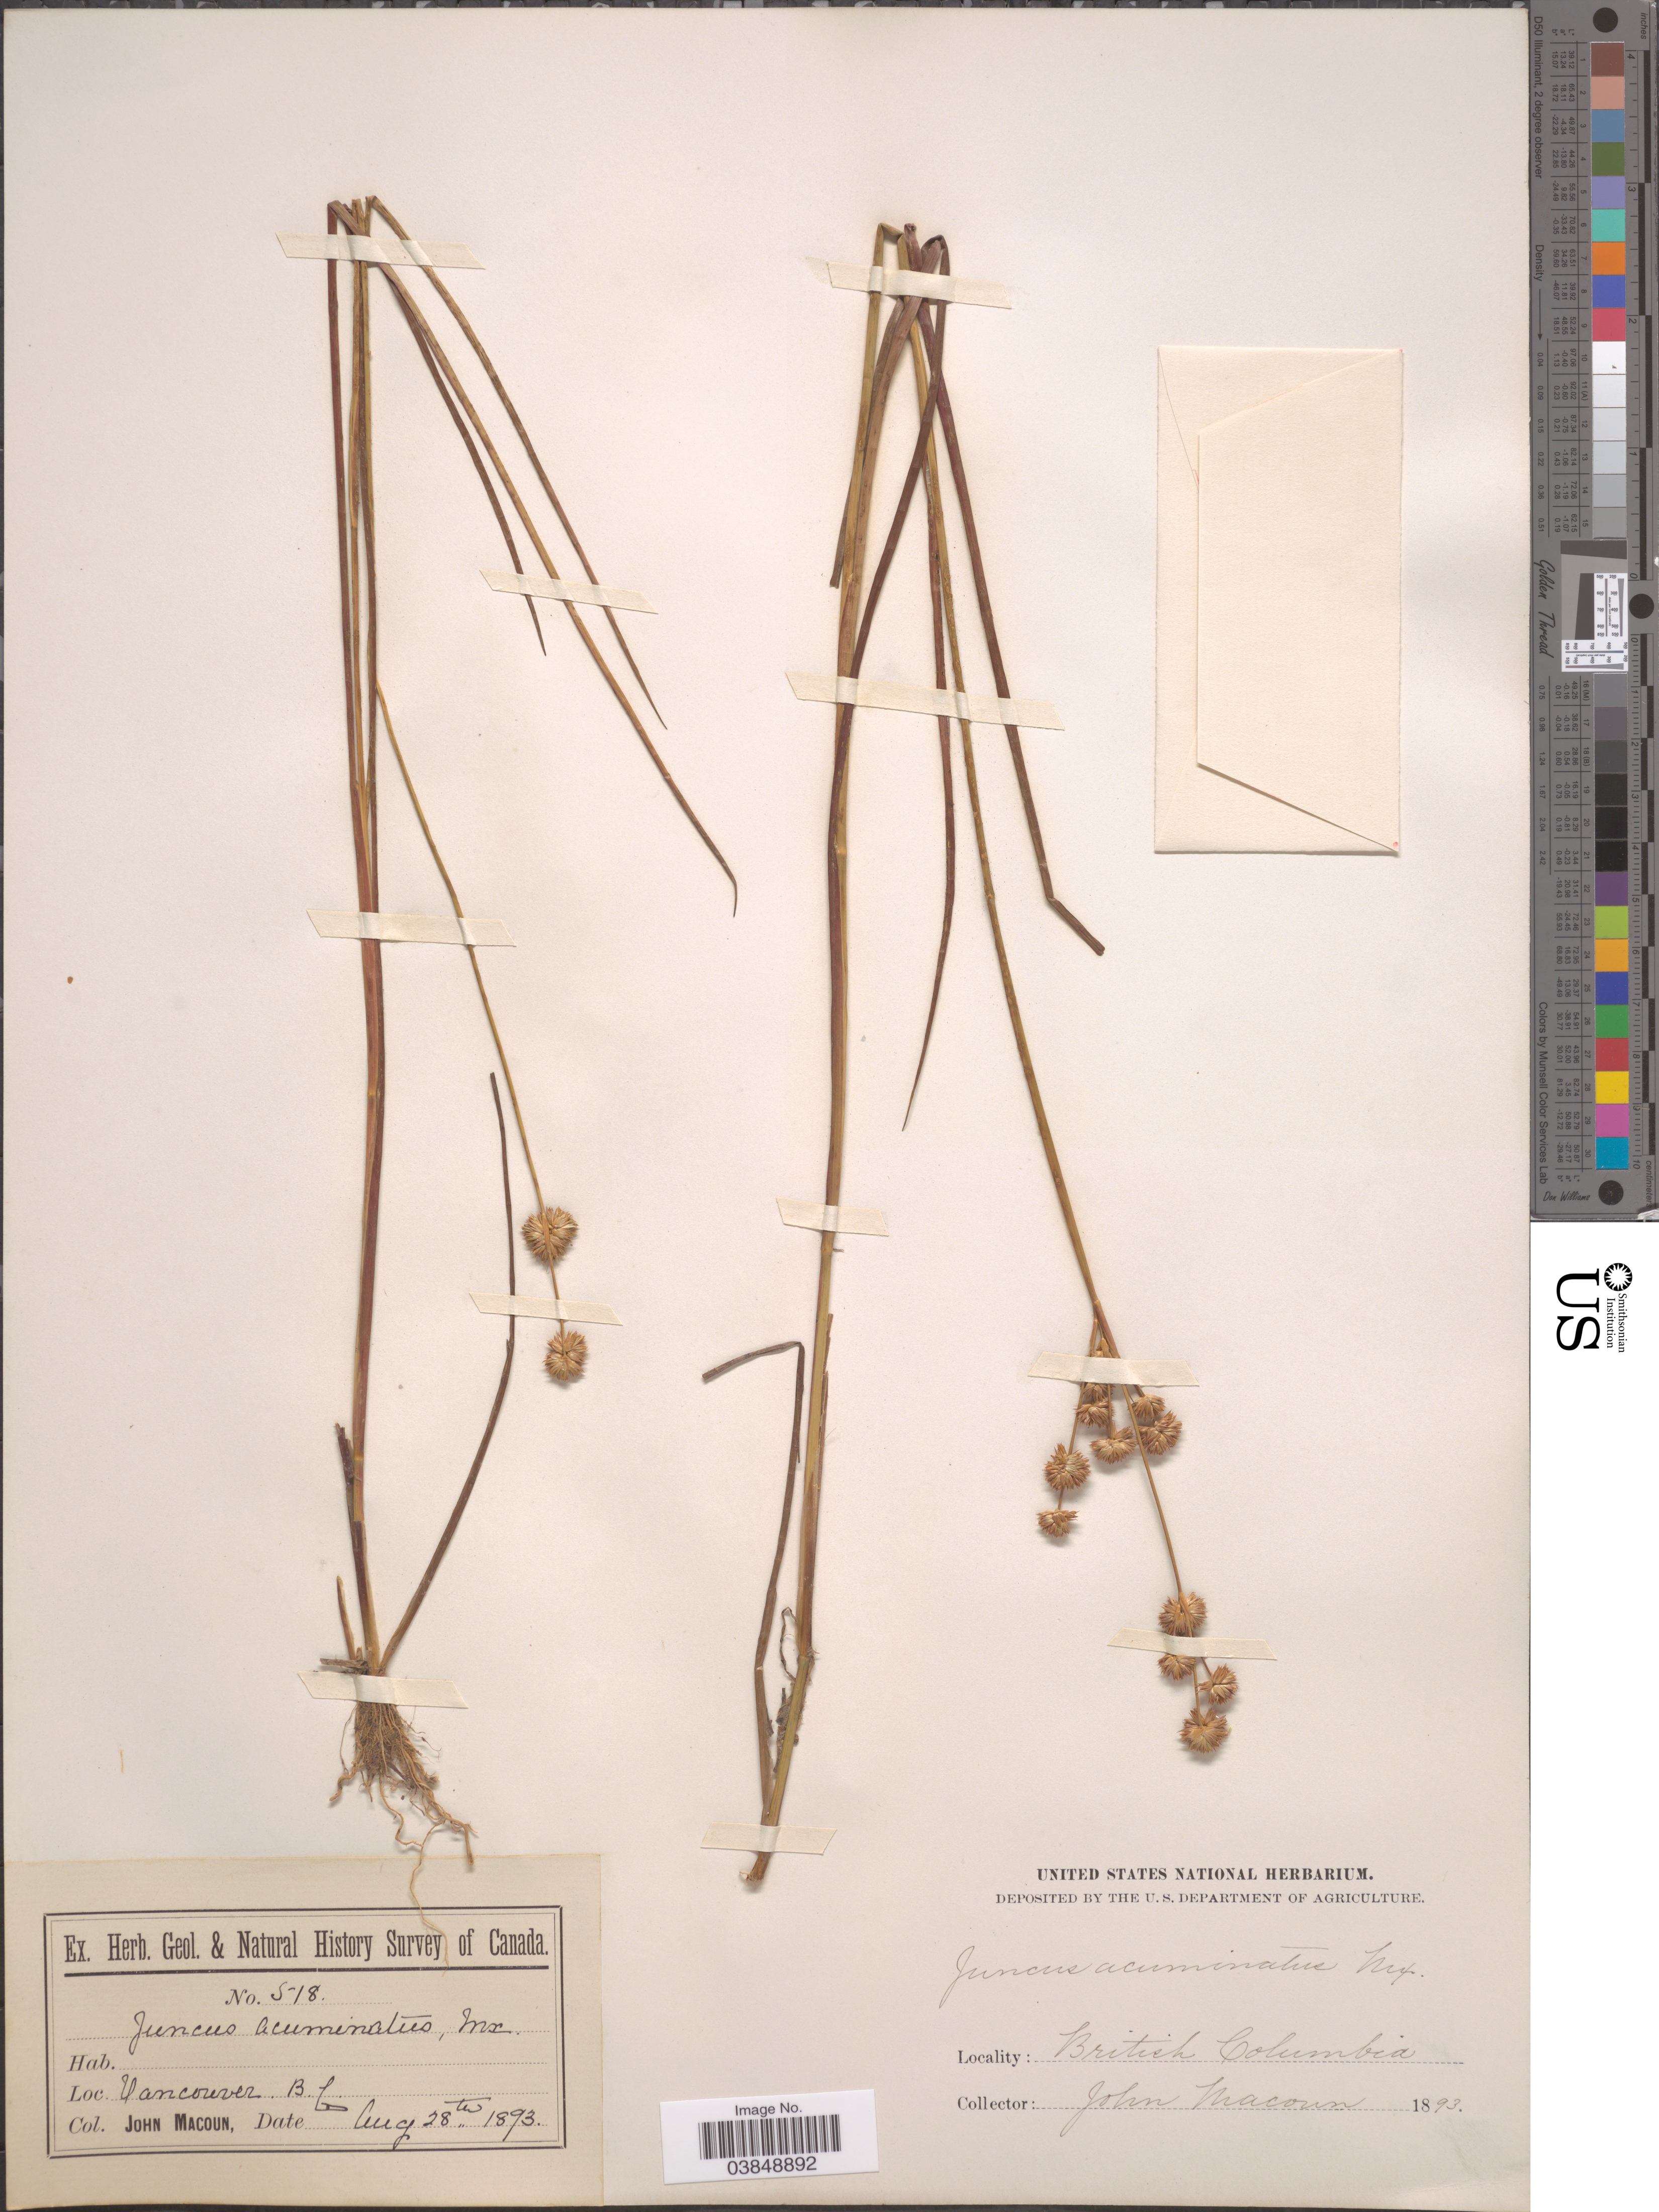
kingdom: Plantae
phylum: Tracheophyta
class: Liliopsida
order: Poales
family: Juncaceae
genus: Juncus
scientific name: Juncus acuminatus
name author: Michx.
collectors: J. Macoun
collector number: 518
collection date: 1893-08-28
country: Canada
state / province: British Columbia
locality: Vancouver.